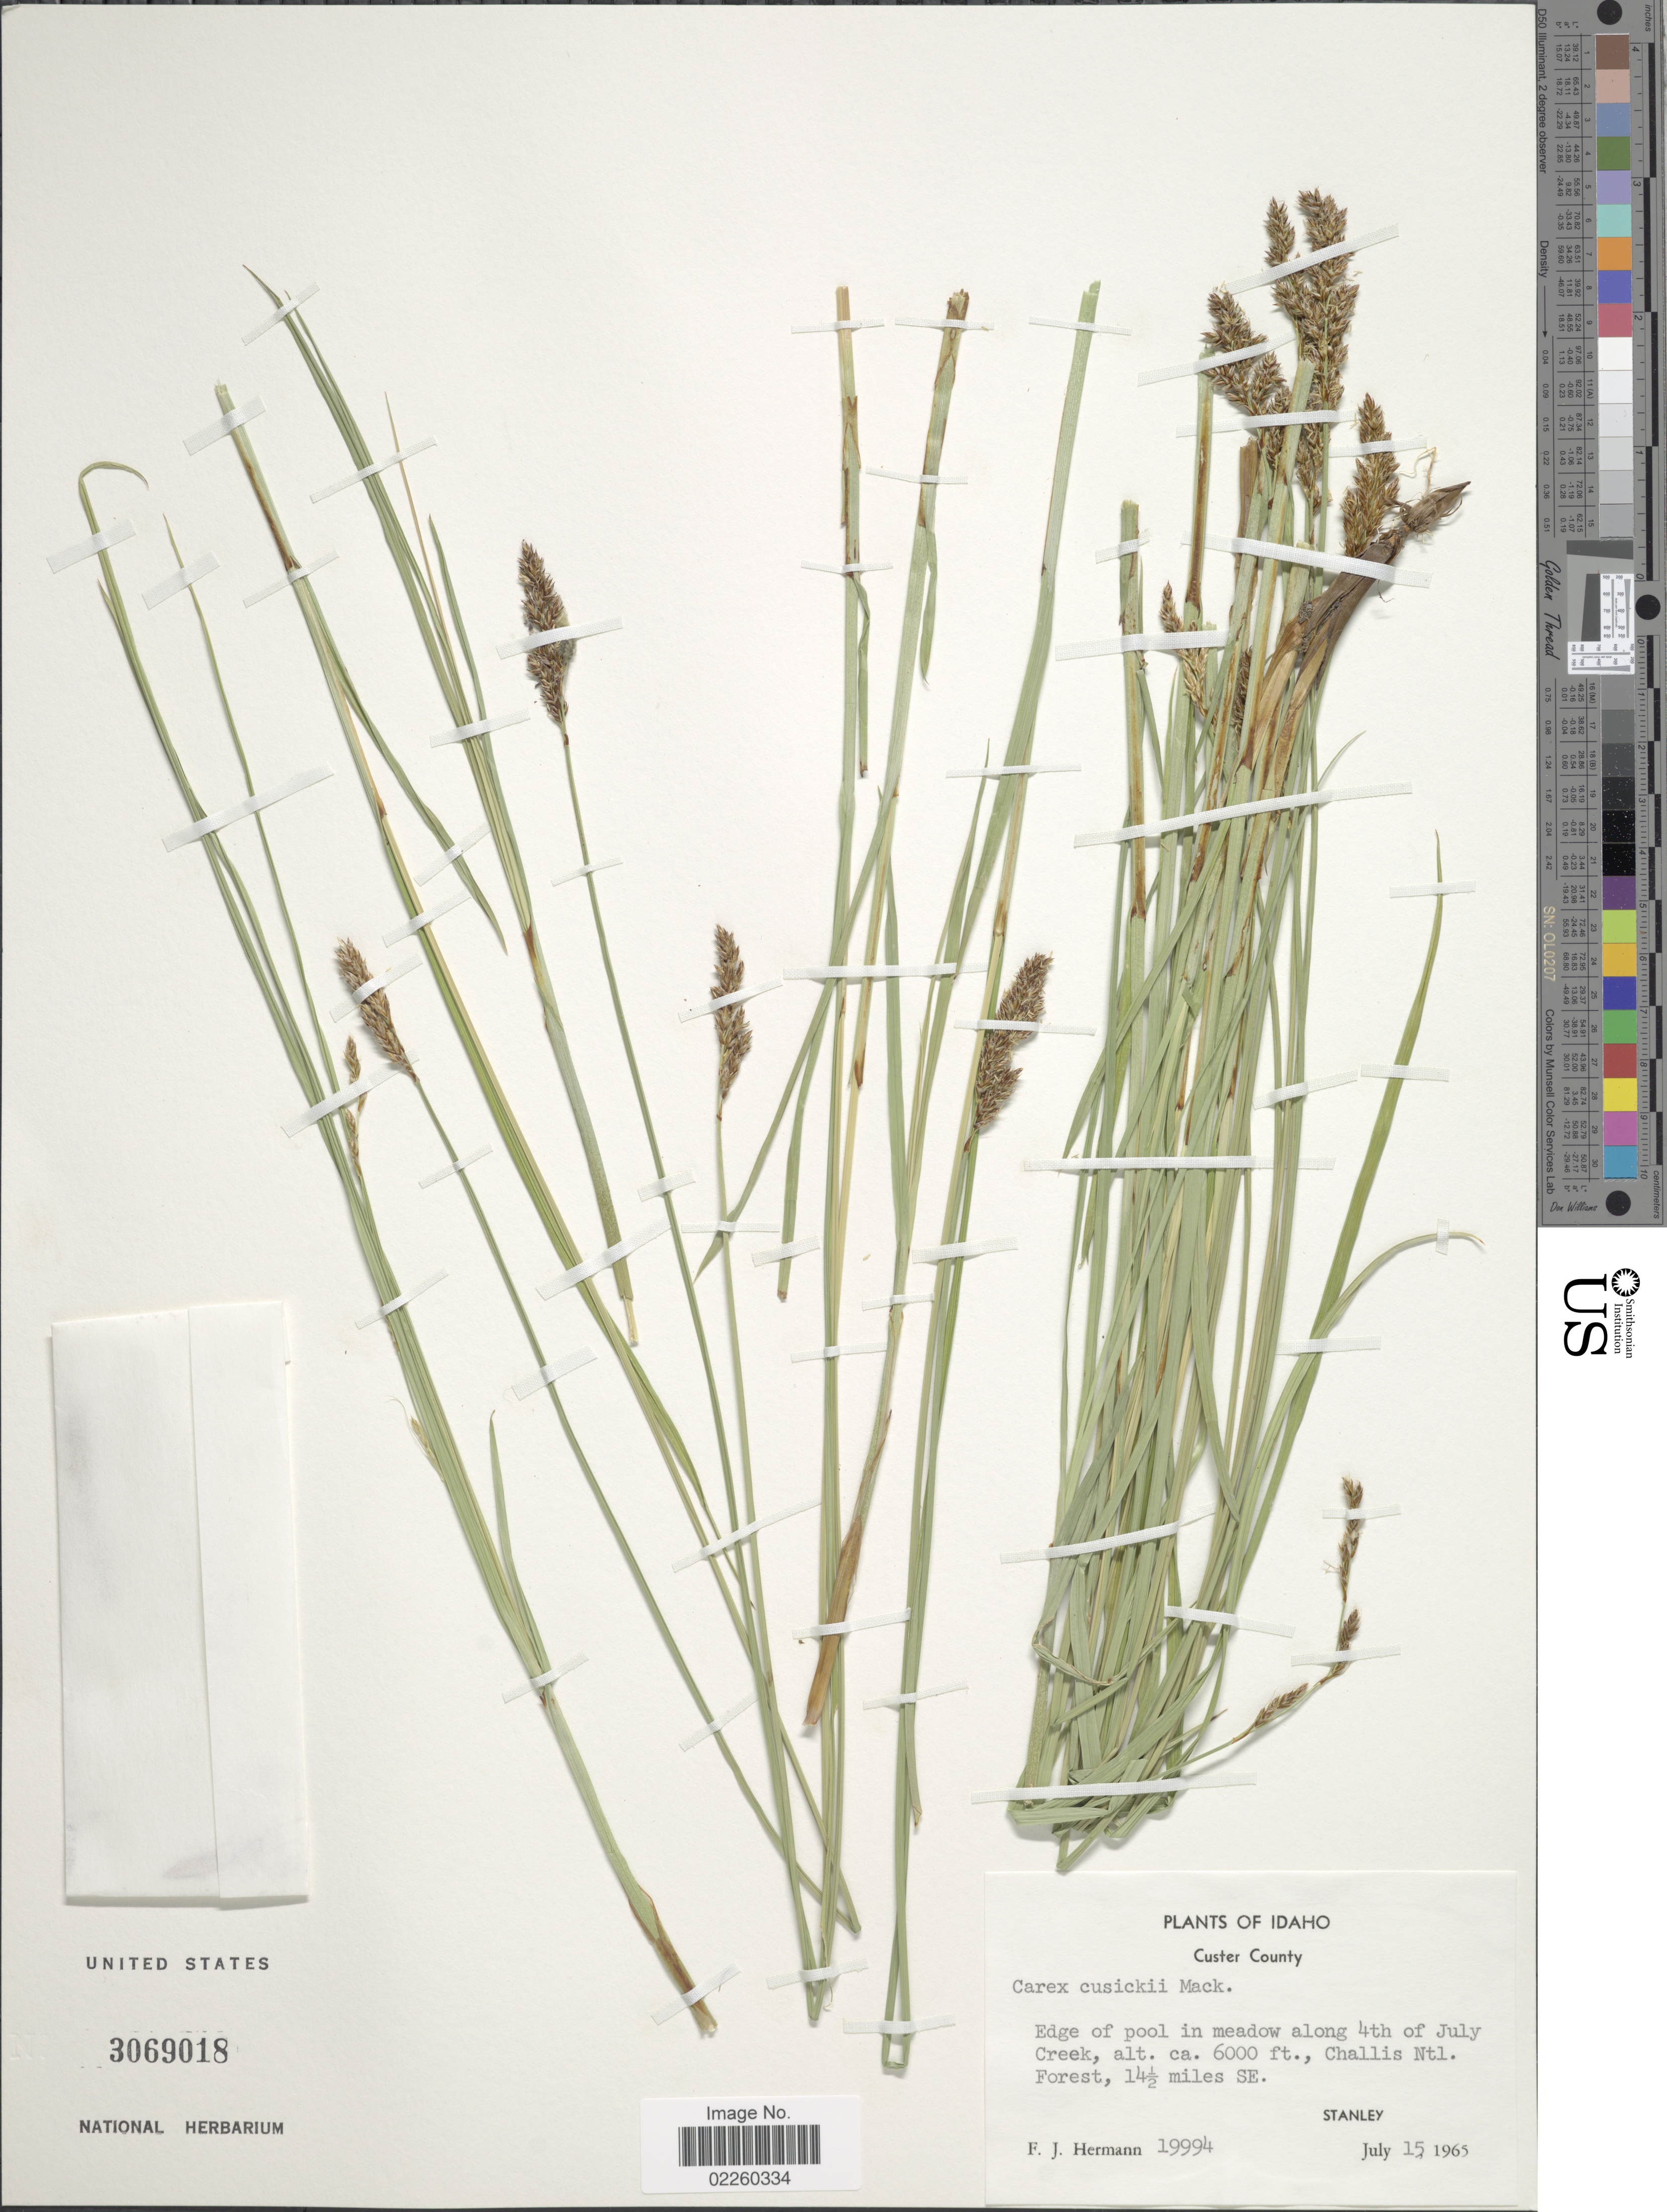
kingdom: Plantae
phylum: Tracheophyta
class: Liliopsida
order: Poales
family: Cyperaceae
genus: Carex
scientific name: Carex cusickii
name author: Mack.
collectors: F. J. Hermann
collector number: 19994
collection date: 1965-07-15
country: United States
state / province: Idaho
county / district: Custer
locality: Edge of pool in meadow along 4th of July Creek, Challis Ntl. Forest, 14 ½ miles SE.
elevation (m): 1829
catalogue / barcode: US 3069018